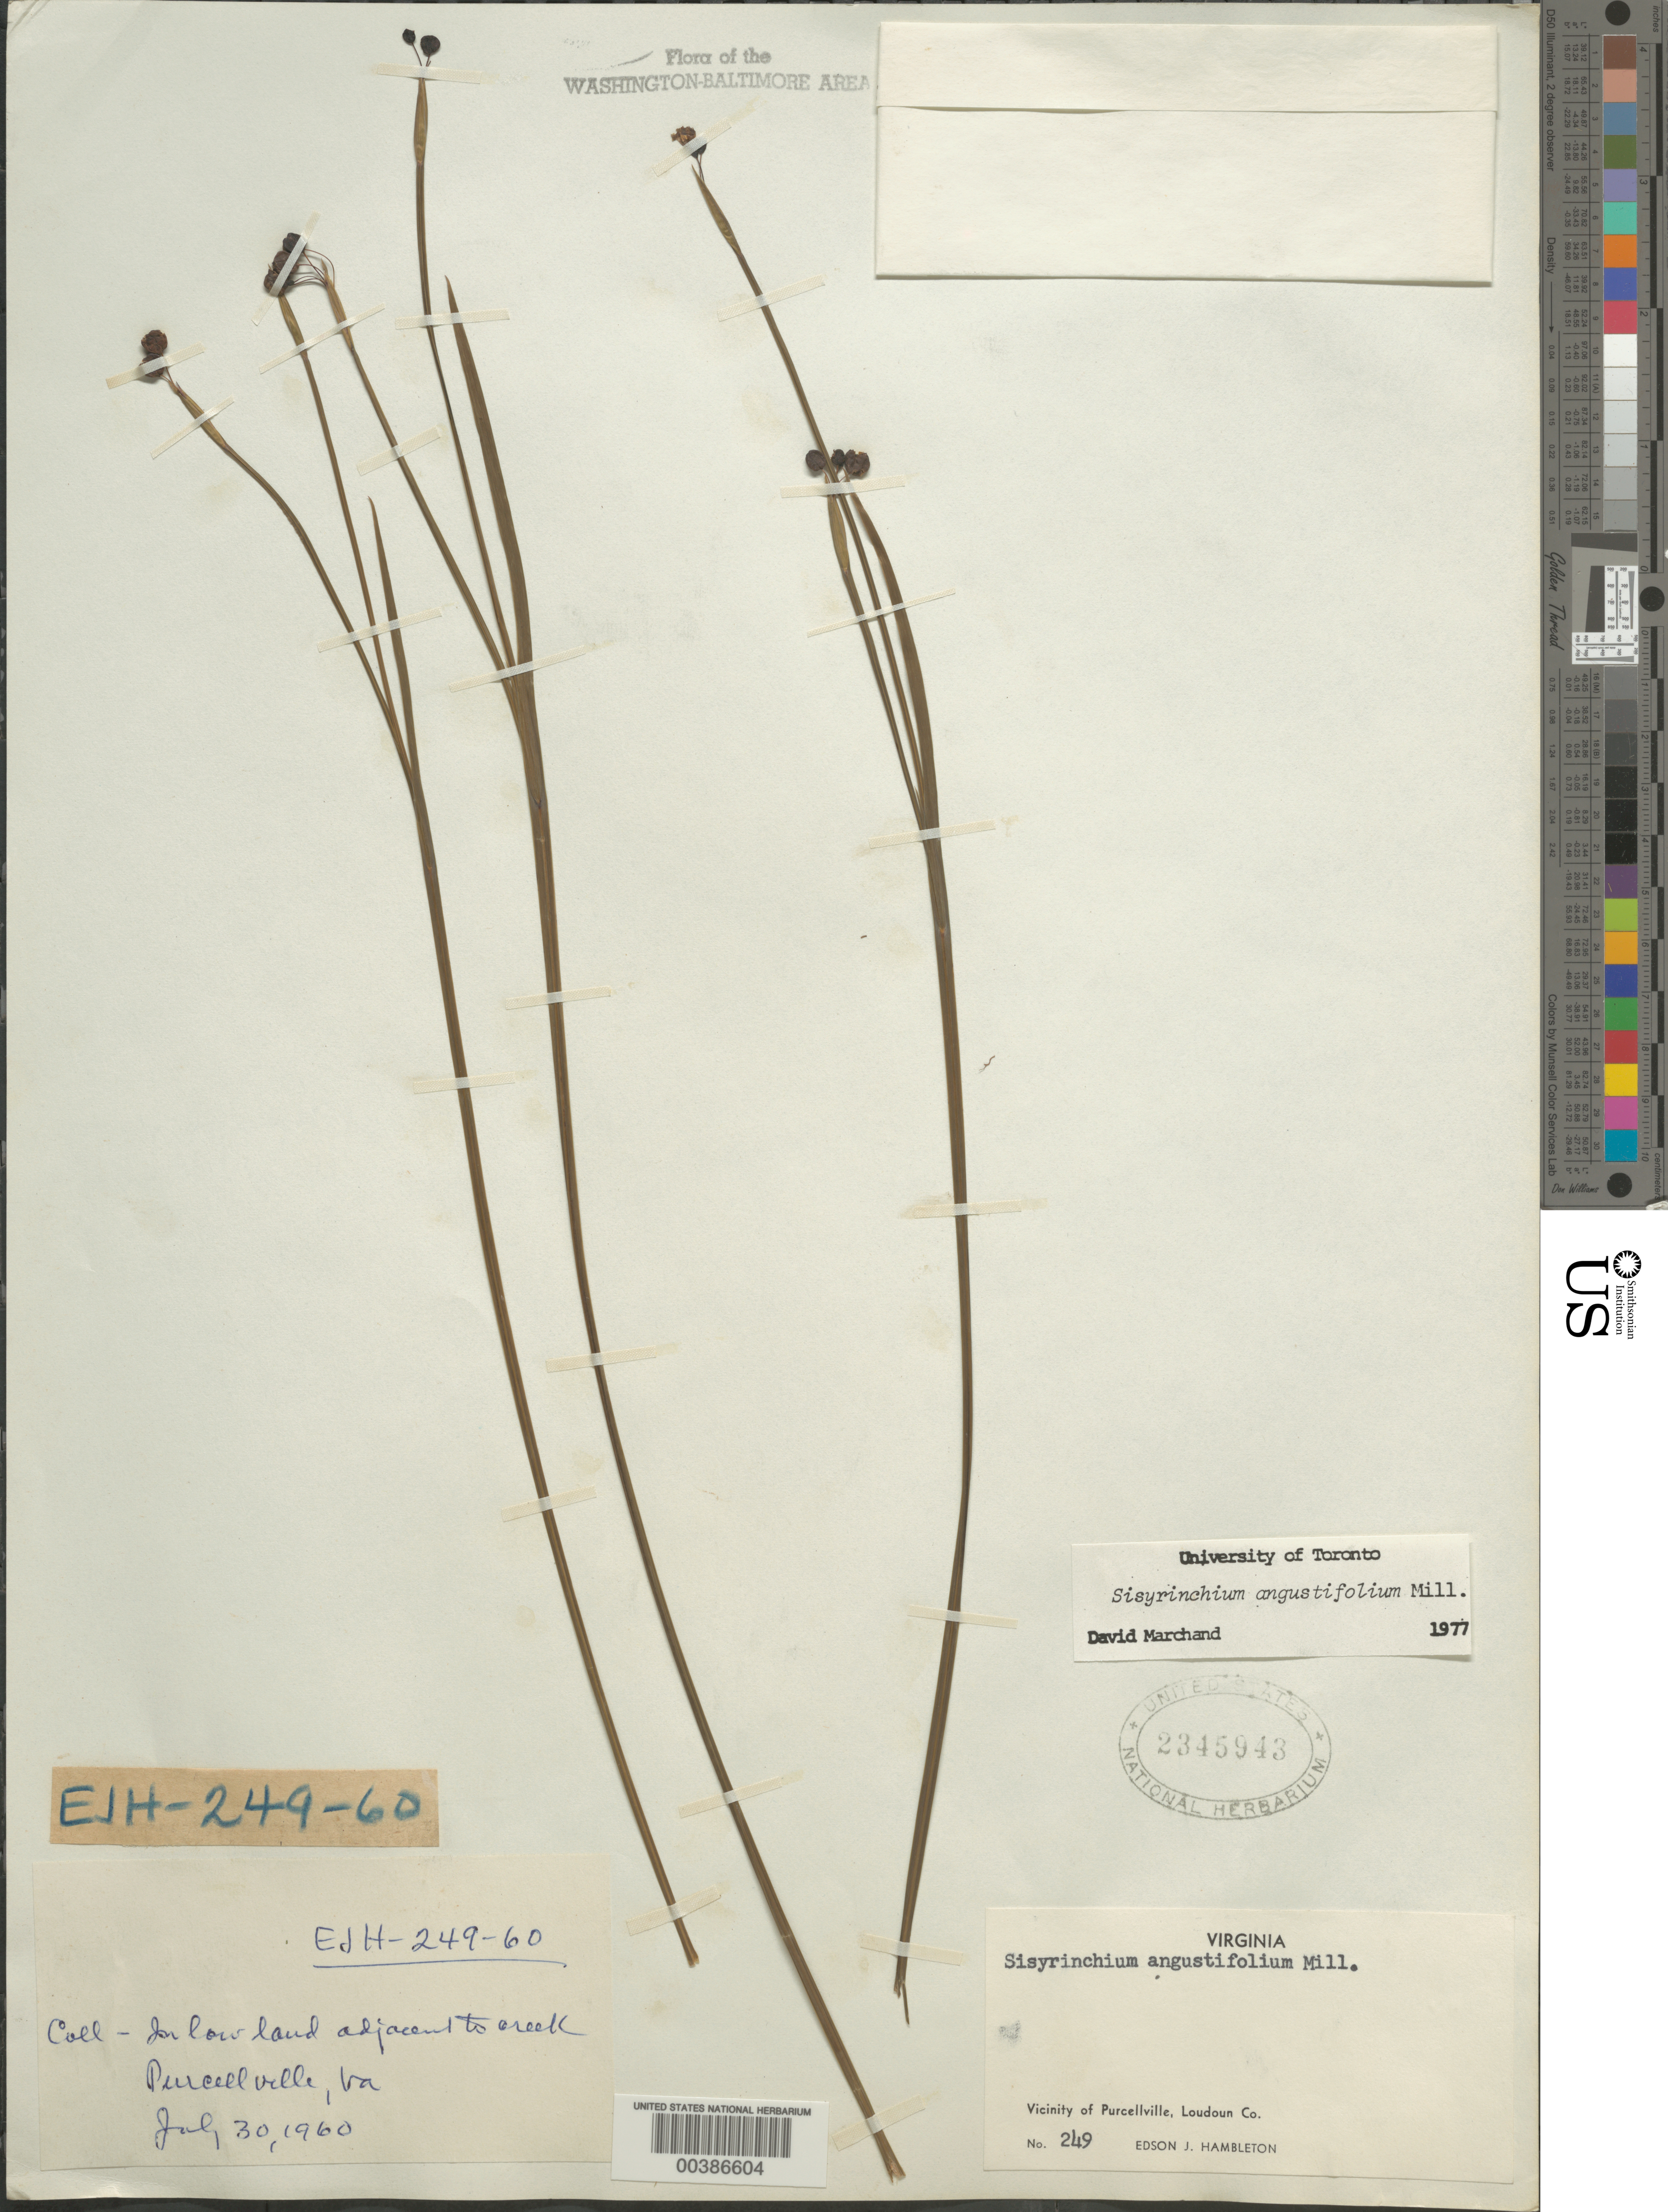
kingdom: Plantae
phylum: Tracheophyta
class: Liliopsida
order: Asparagales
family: Iridaceae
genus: Sisyrinchium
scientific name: Sisyrinchium angustifolium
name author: Mill.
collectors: E. Hambleton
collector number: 249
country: United States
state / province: Virginia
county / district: Loudoun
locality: Purcellville vicinity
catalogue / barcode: US 2345943